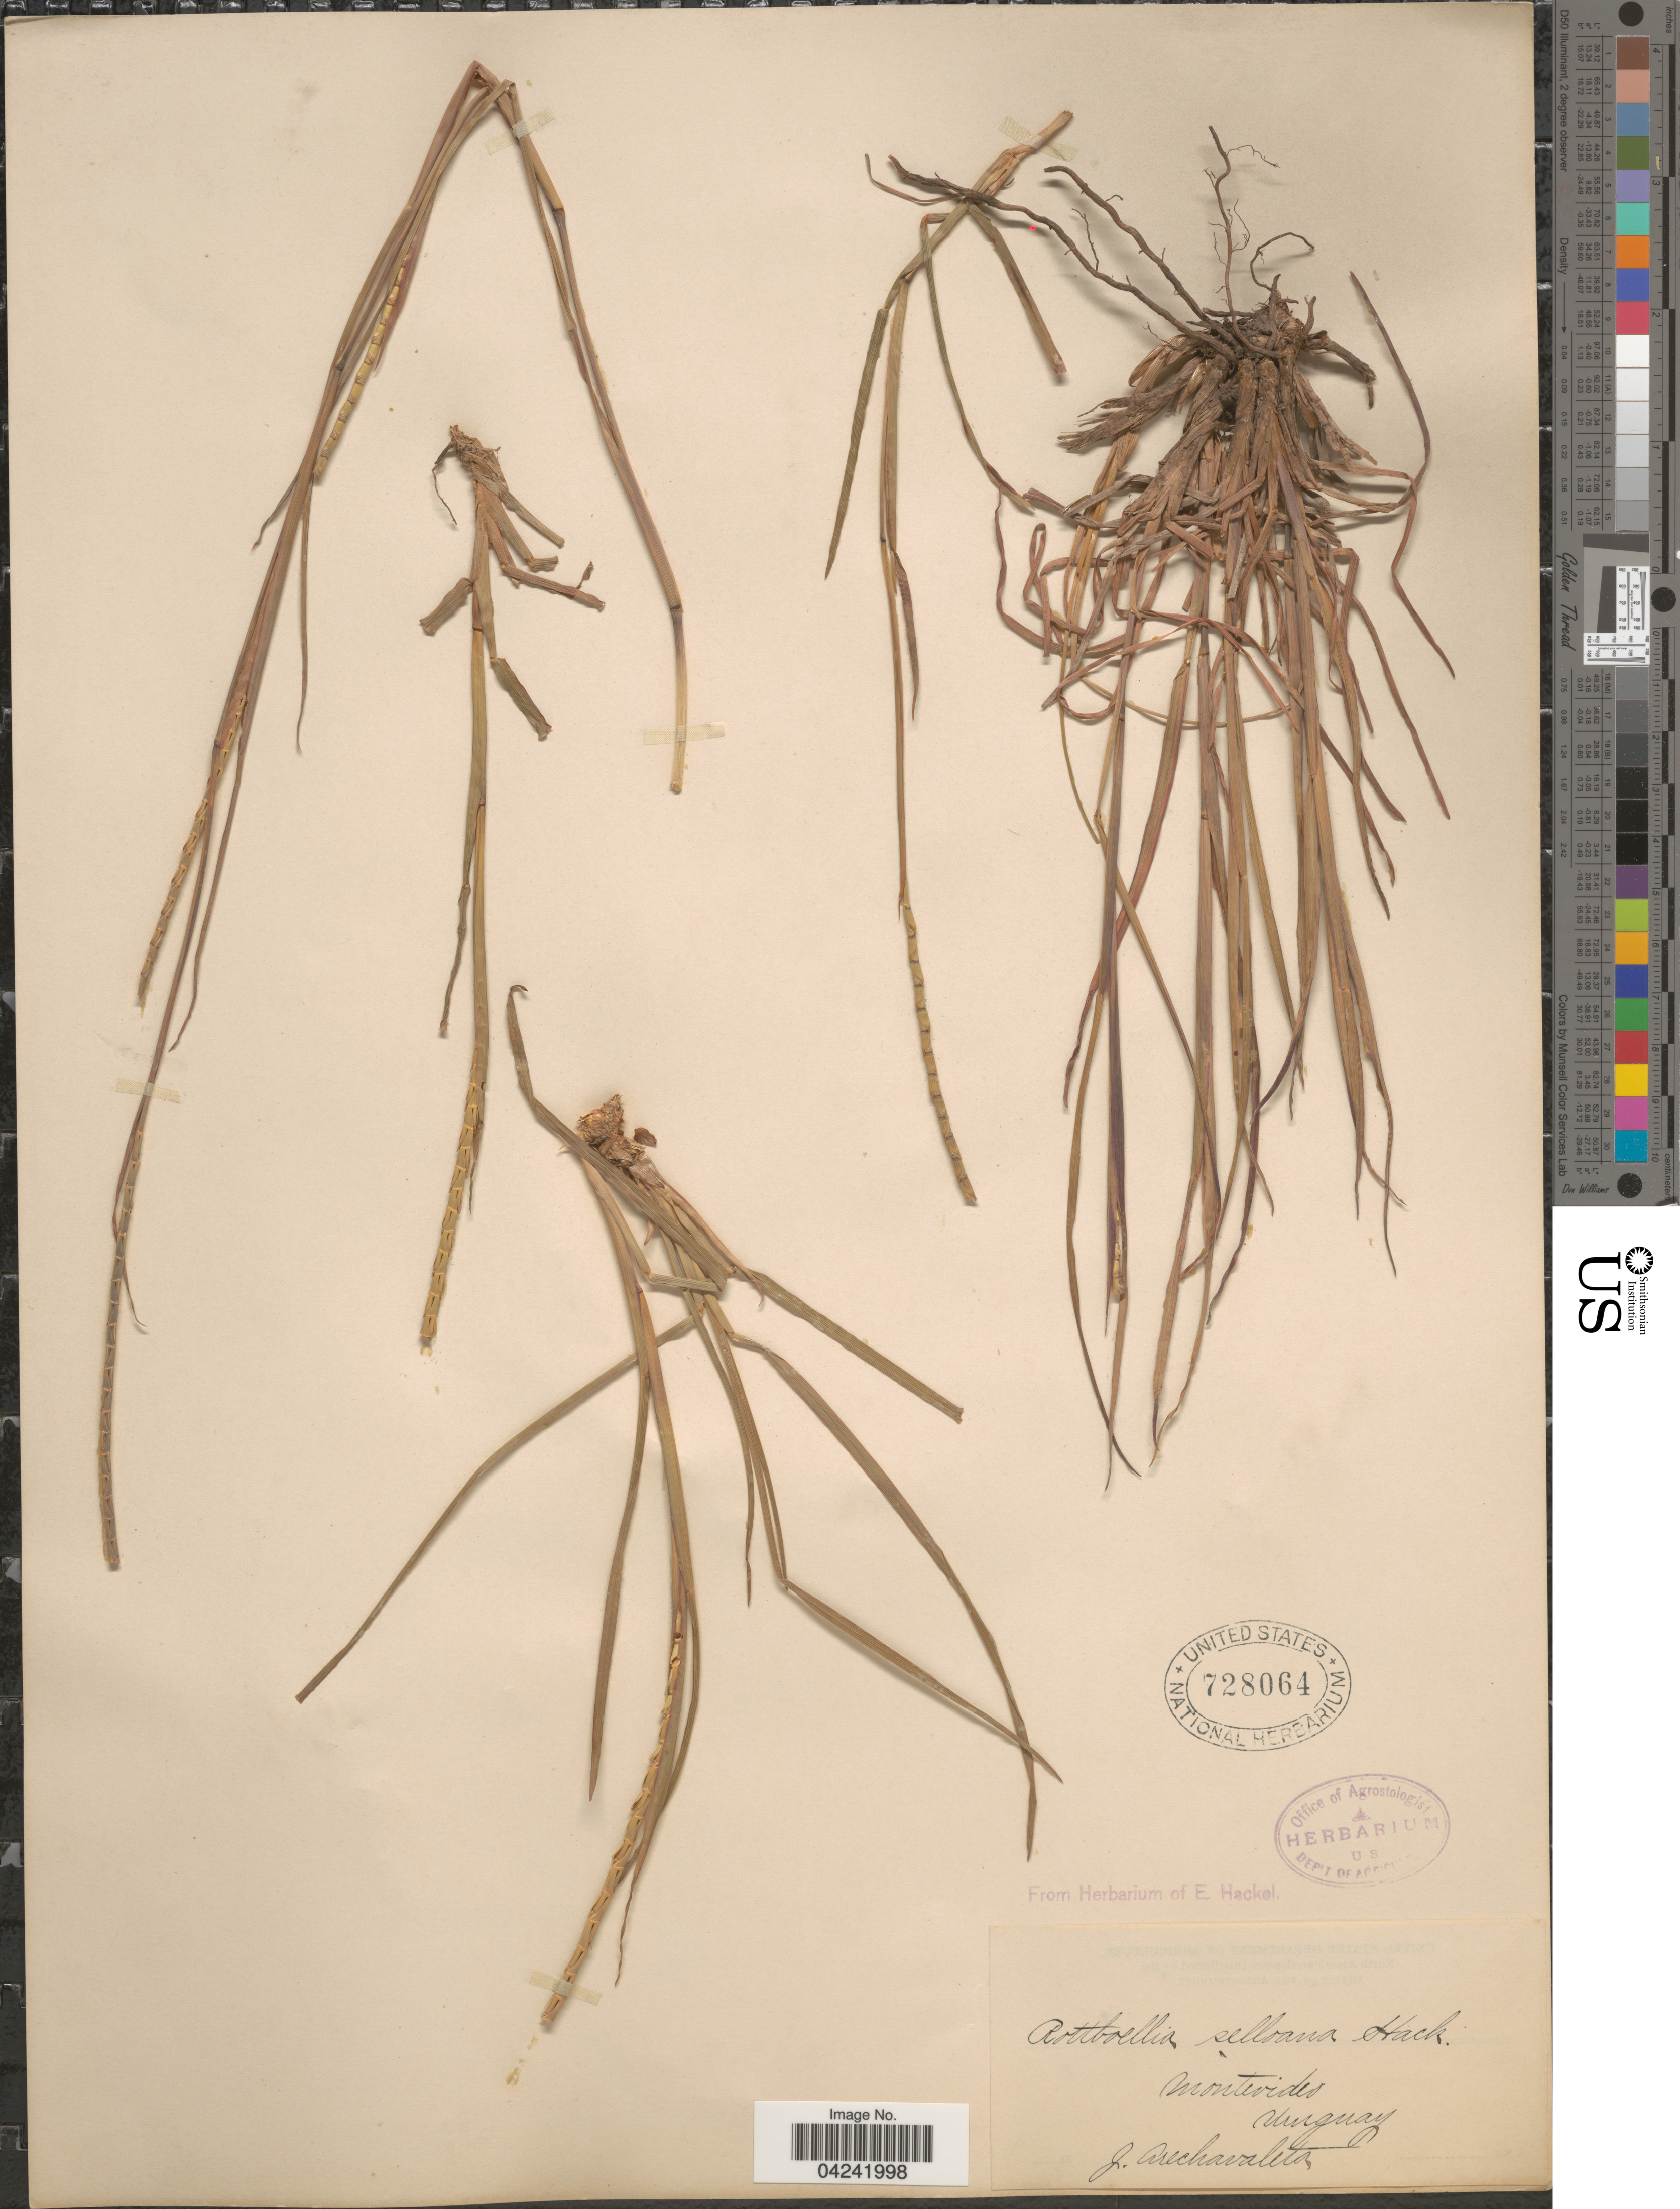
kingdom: Plantae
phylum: Tracheophyta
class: Liliopsida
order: Poales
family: Poaceae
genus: Mnesithea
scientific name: Mnesithea selloana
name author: (Hack.) de Koning & Sosef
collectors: J. Arechavaleta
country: Uruguay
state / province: Montevideo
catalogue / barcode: US 728064